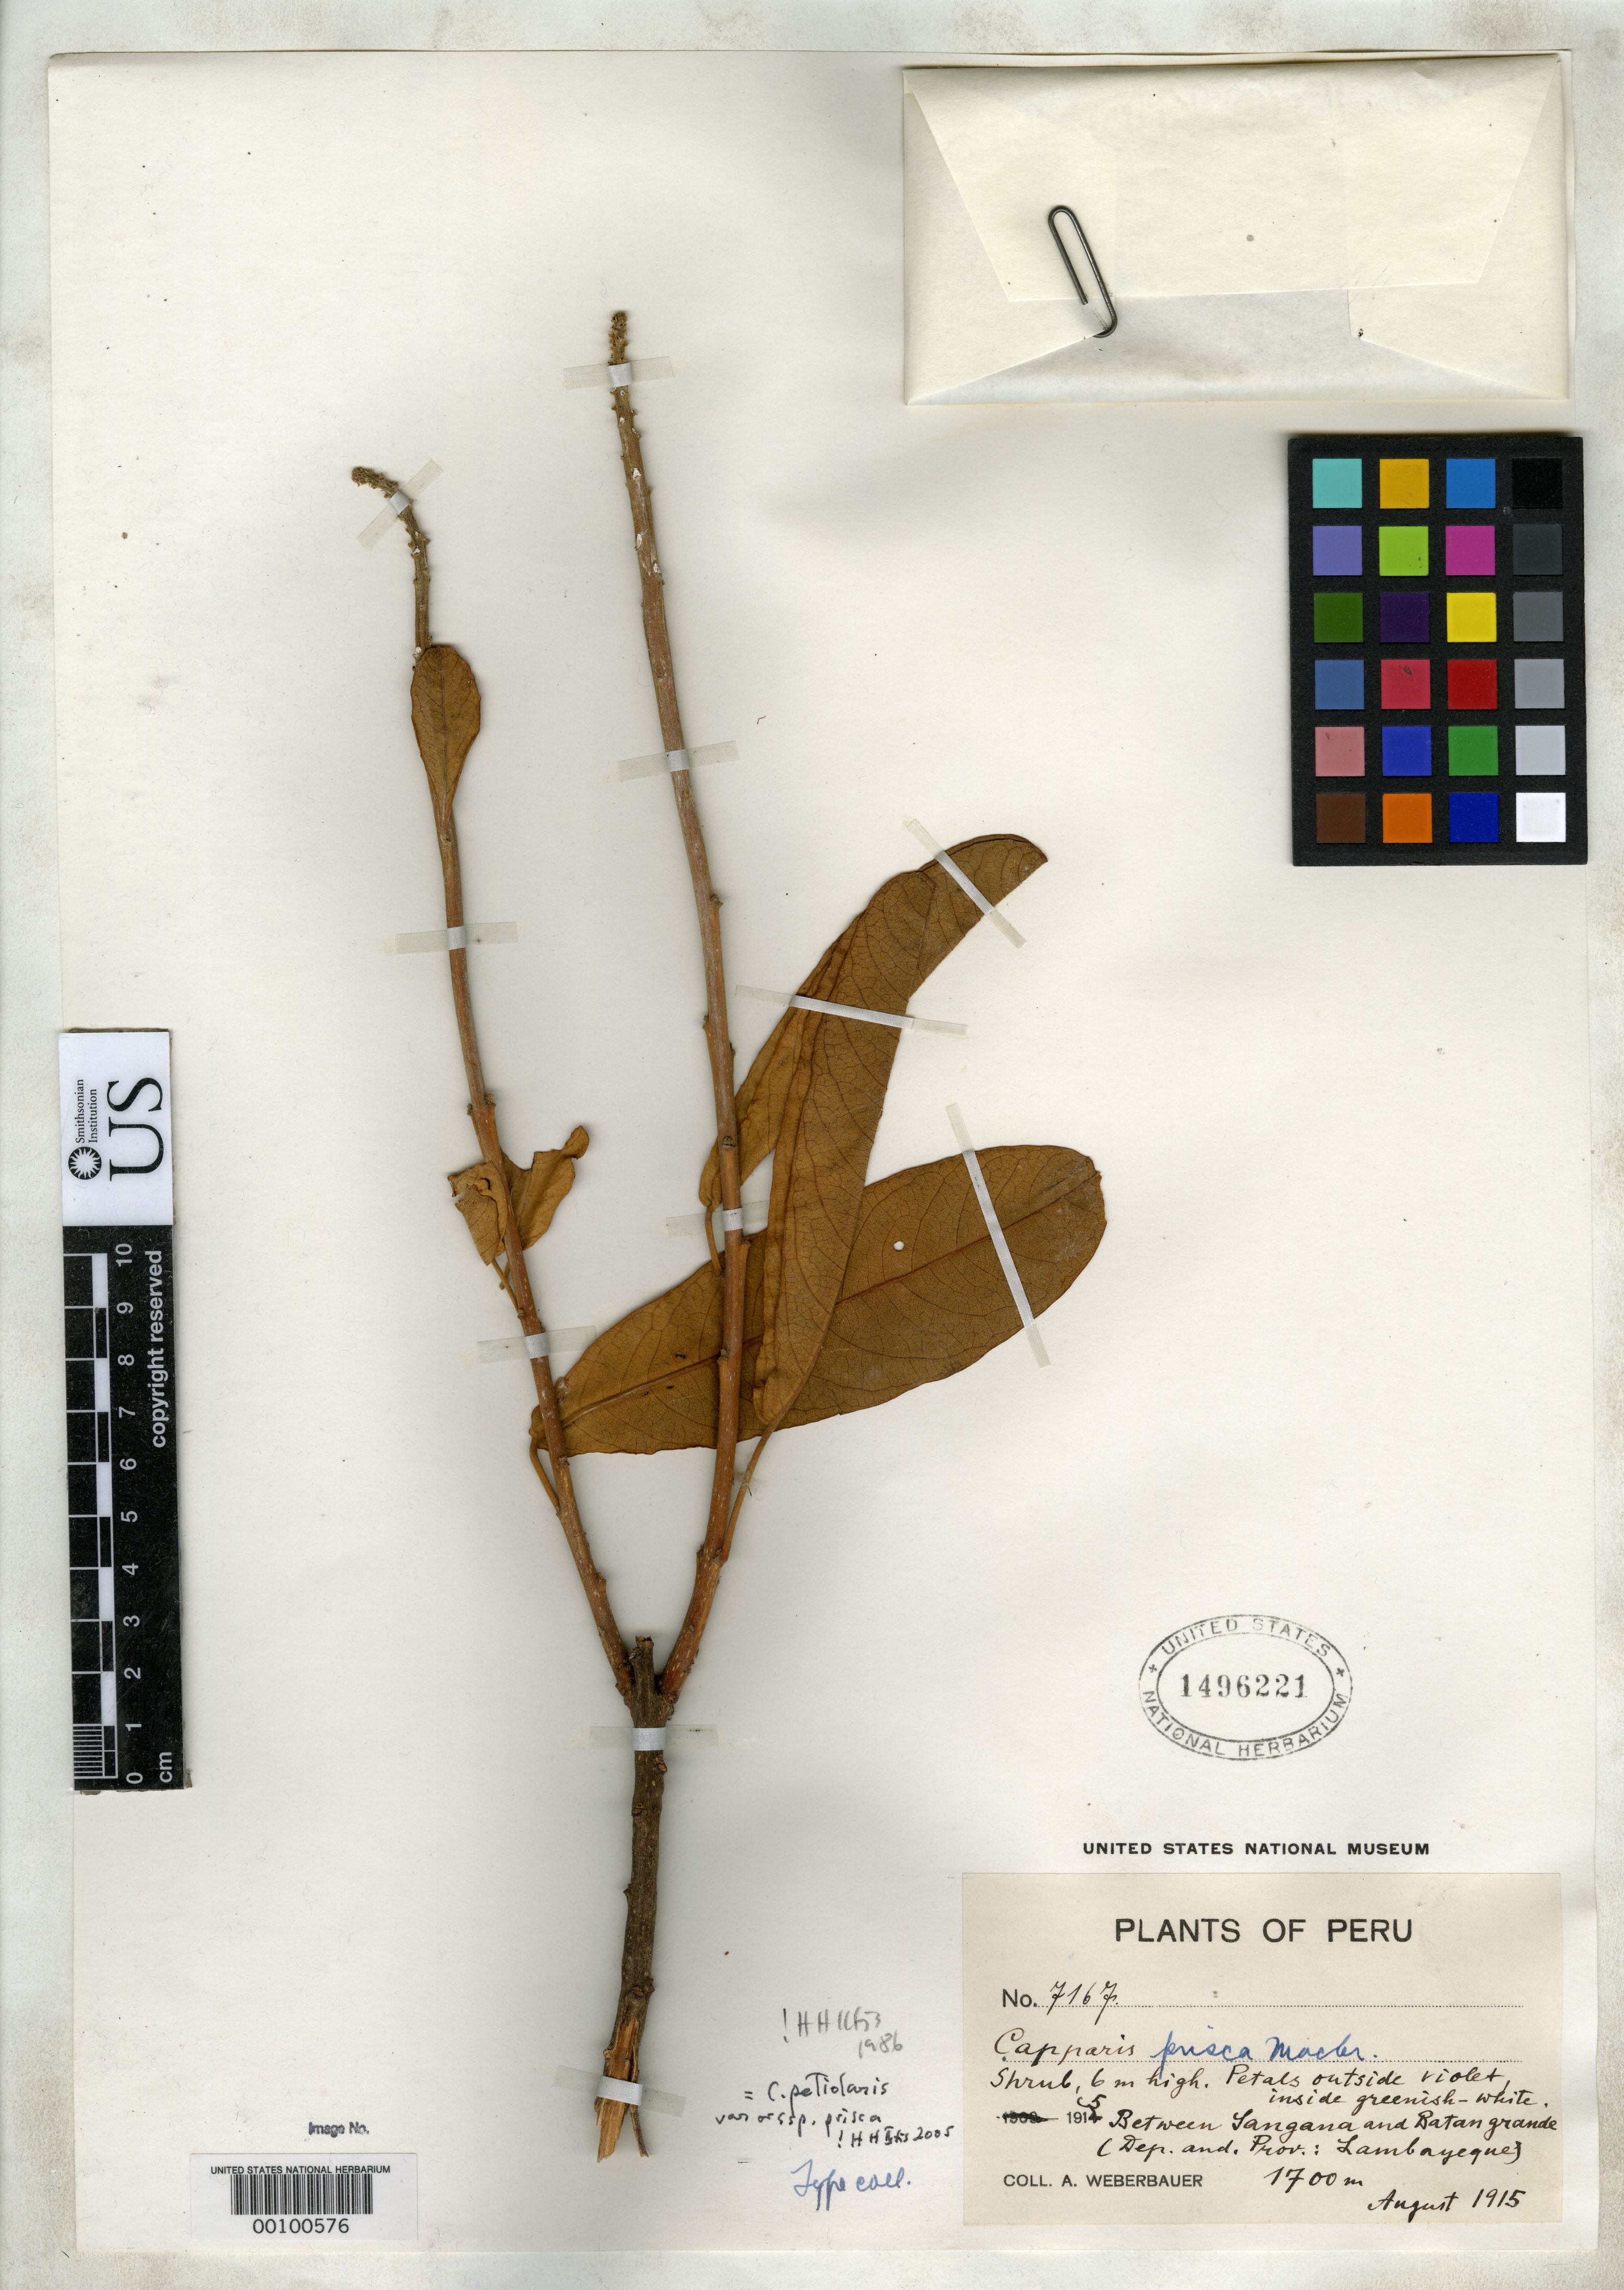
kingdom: Plantae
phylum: Tracheophyta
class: Magnoliopsida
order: Brassicales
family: Capparaceae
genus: Capparis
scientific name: Capparis prisca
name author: J.F. Macbr.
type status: Isotype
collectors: A. Weberbauer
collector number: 7167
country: Peru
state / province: San Martín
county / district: Mariscal Cáceres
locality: Rio Huallaga, margen Derecha del; Balsa Probana; dtto. Tocache Nuevo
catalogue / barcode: US 1496221